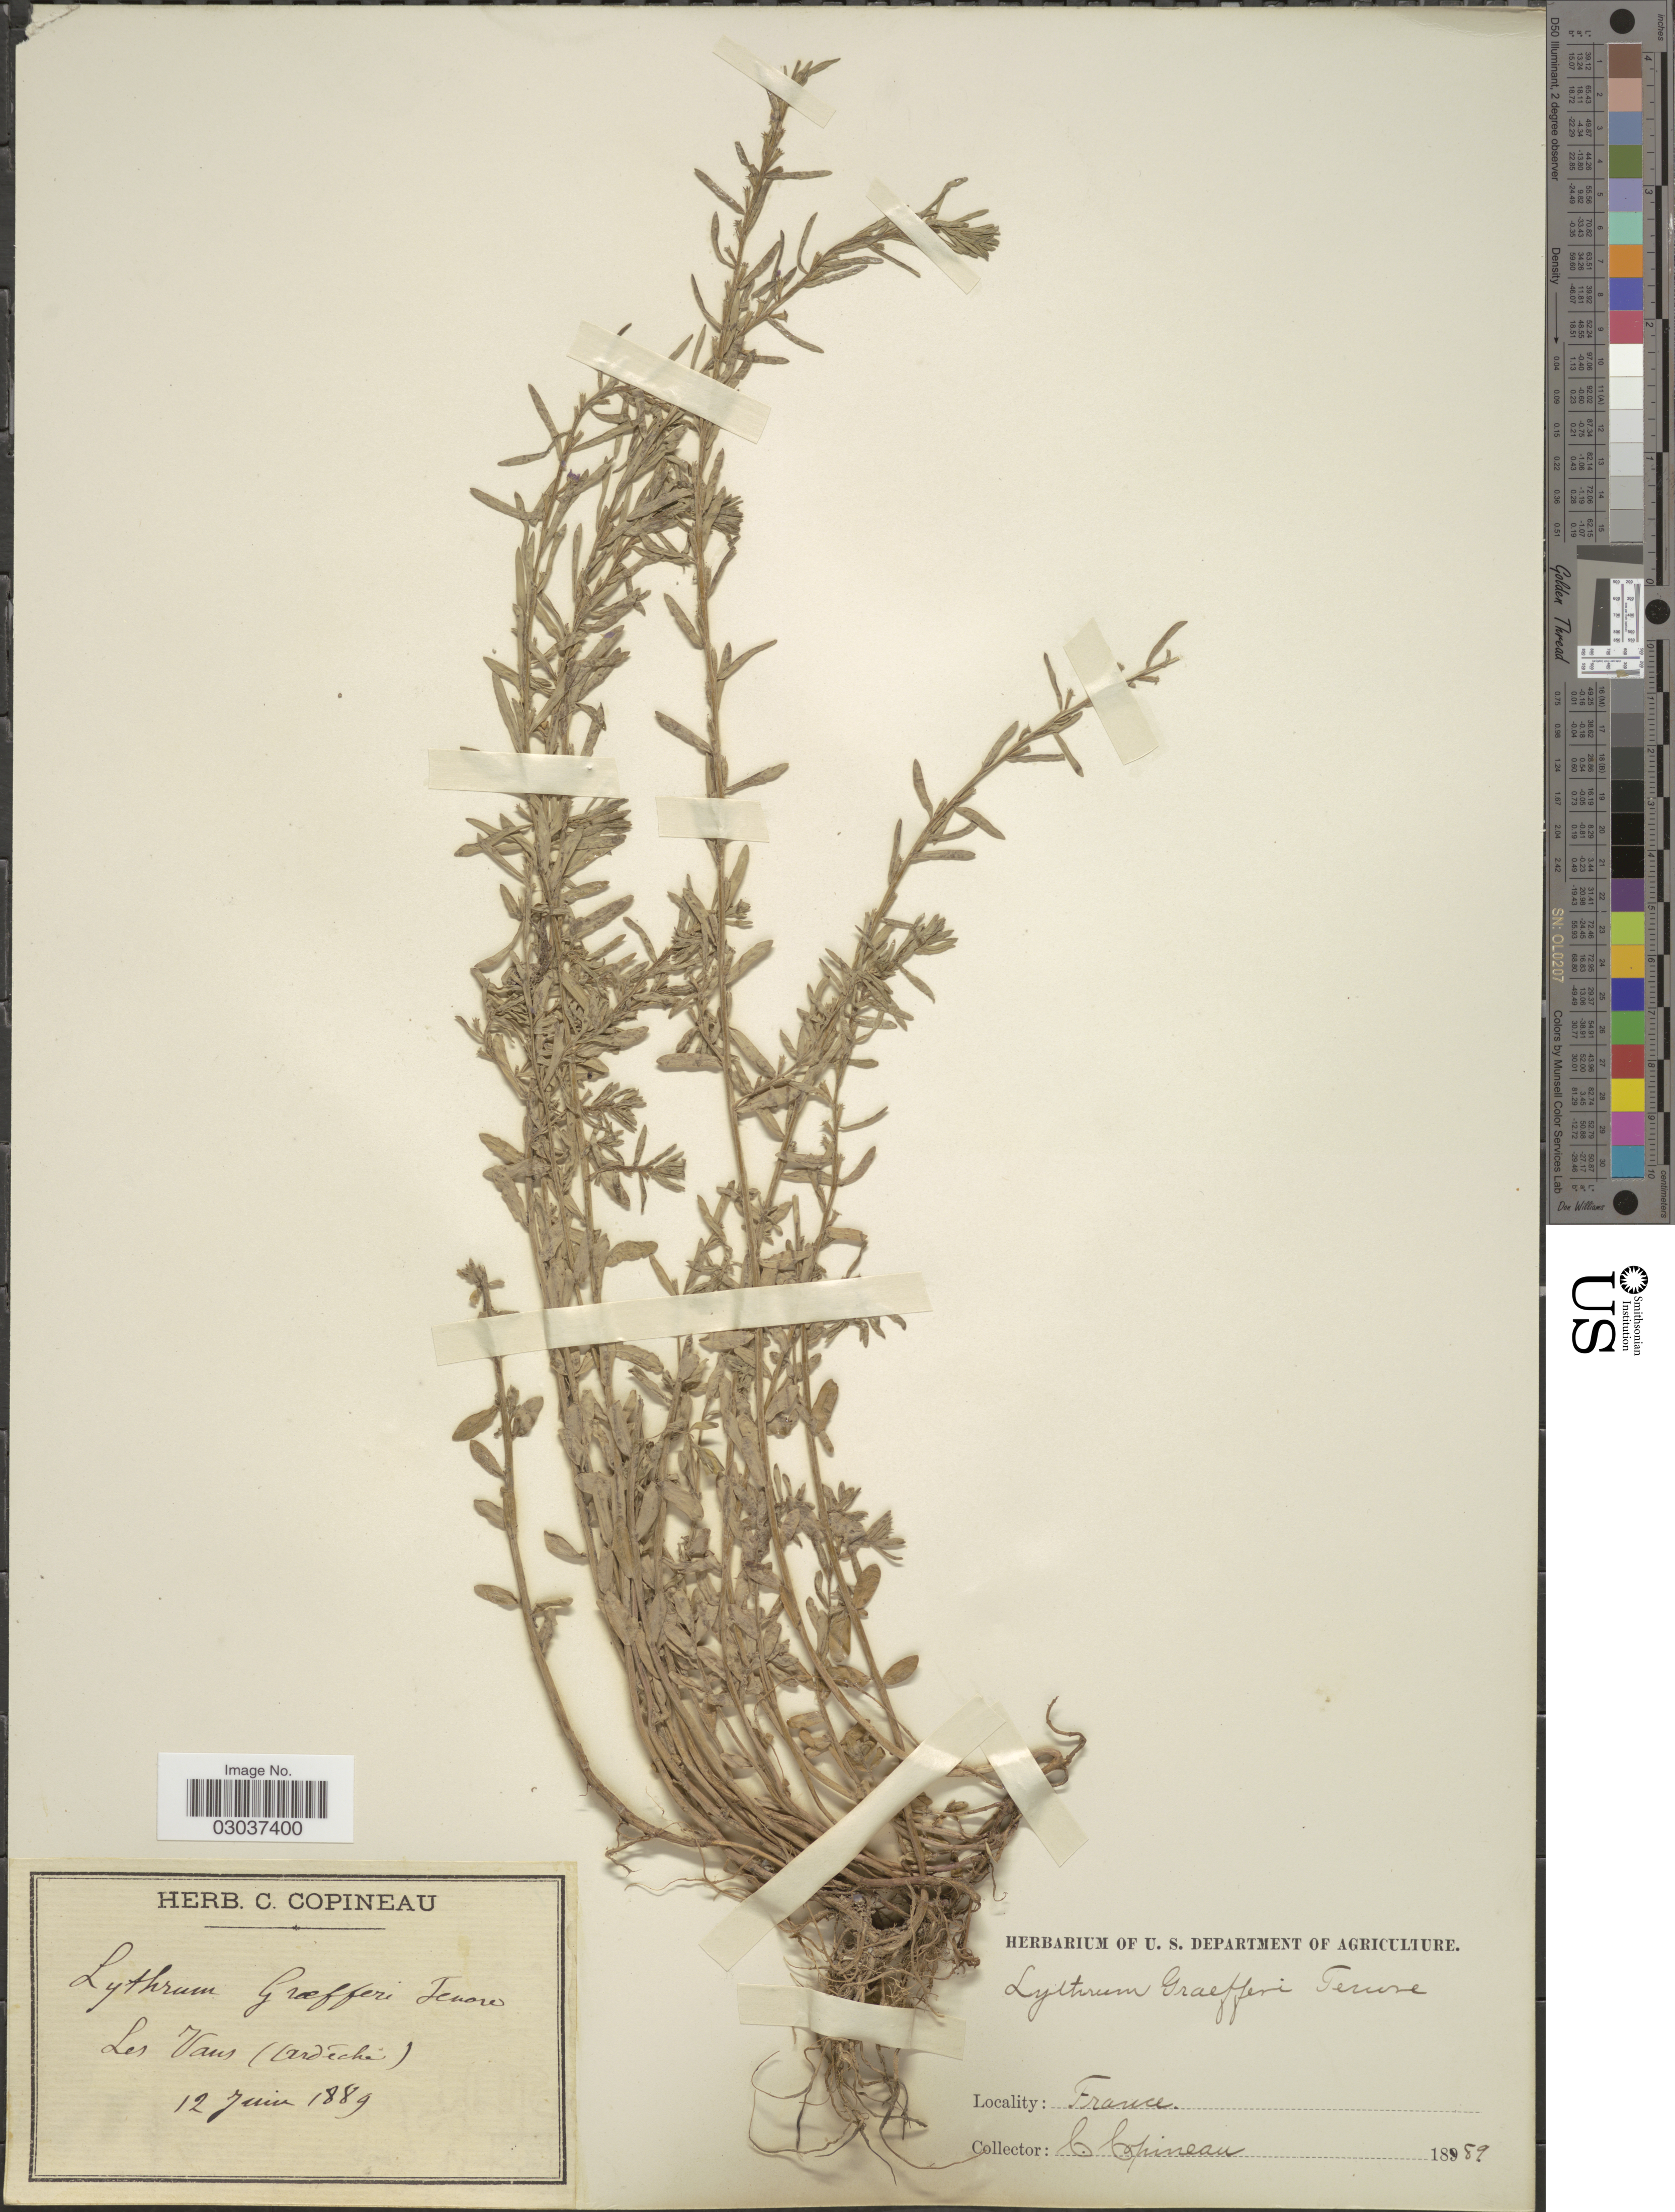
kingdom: Plantae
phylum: Tracheophyta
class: Magnoliopsida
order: Myrtales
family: Lythraceae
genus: Lythrum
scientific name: Lythrum graefferi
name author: Ten.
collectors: C. Copineau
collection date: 1889-06-12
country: France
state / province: Auvergne-Rhône-Alpes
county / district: Ardèche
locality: Les Vaus (Ardeche).